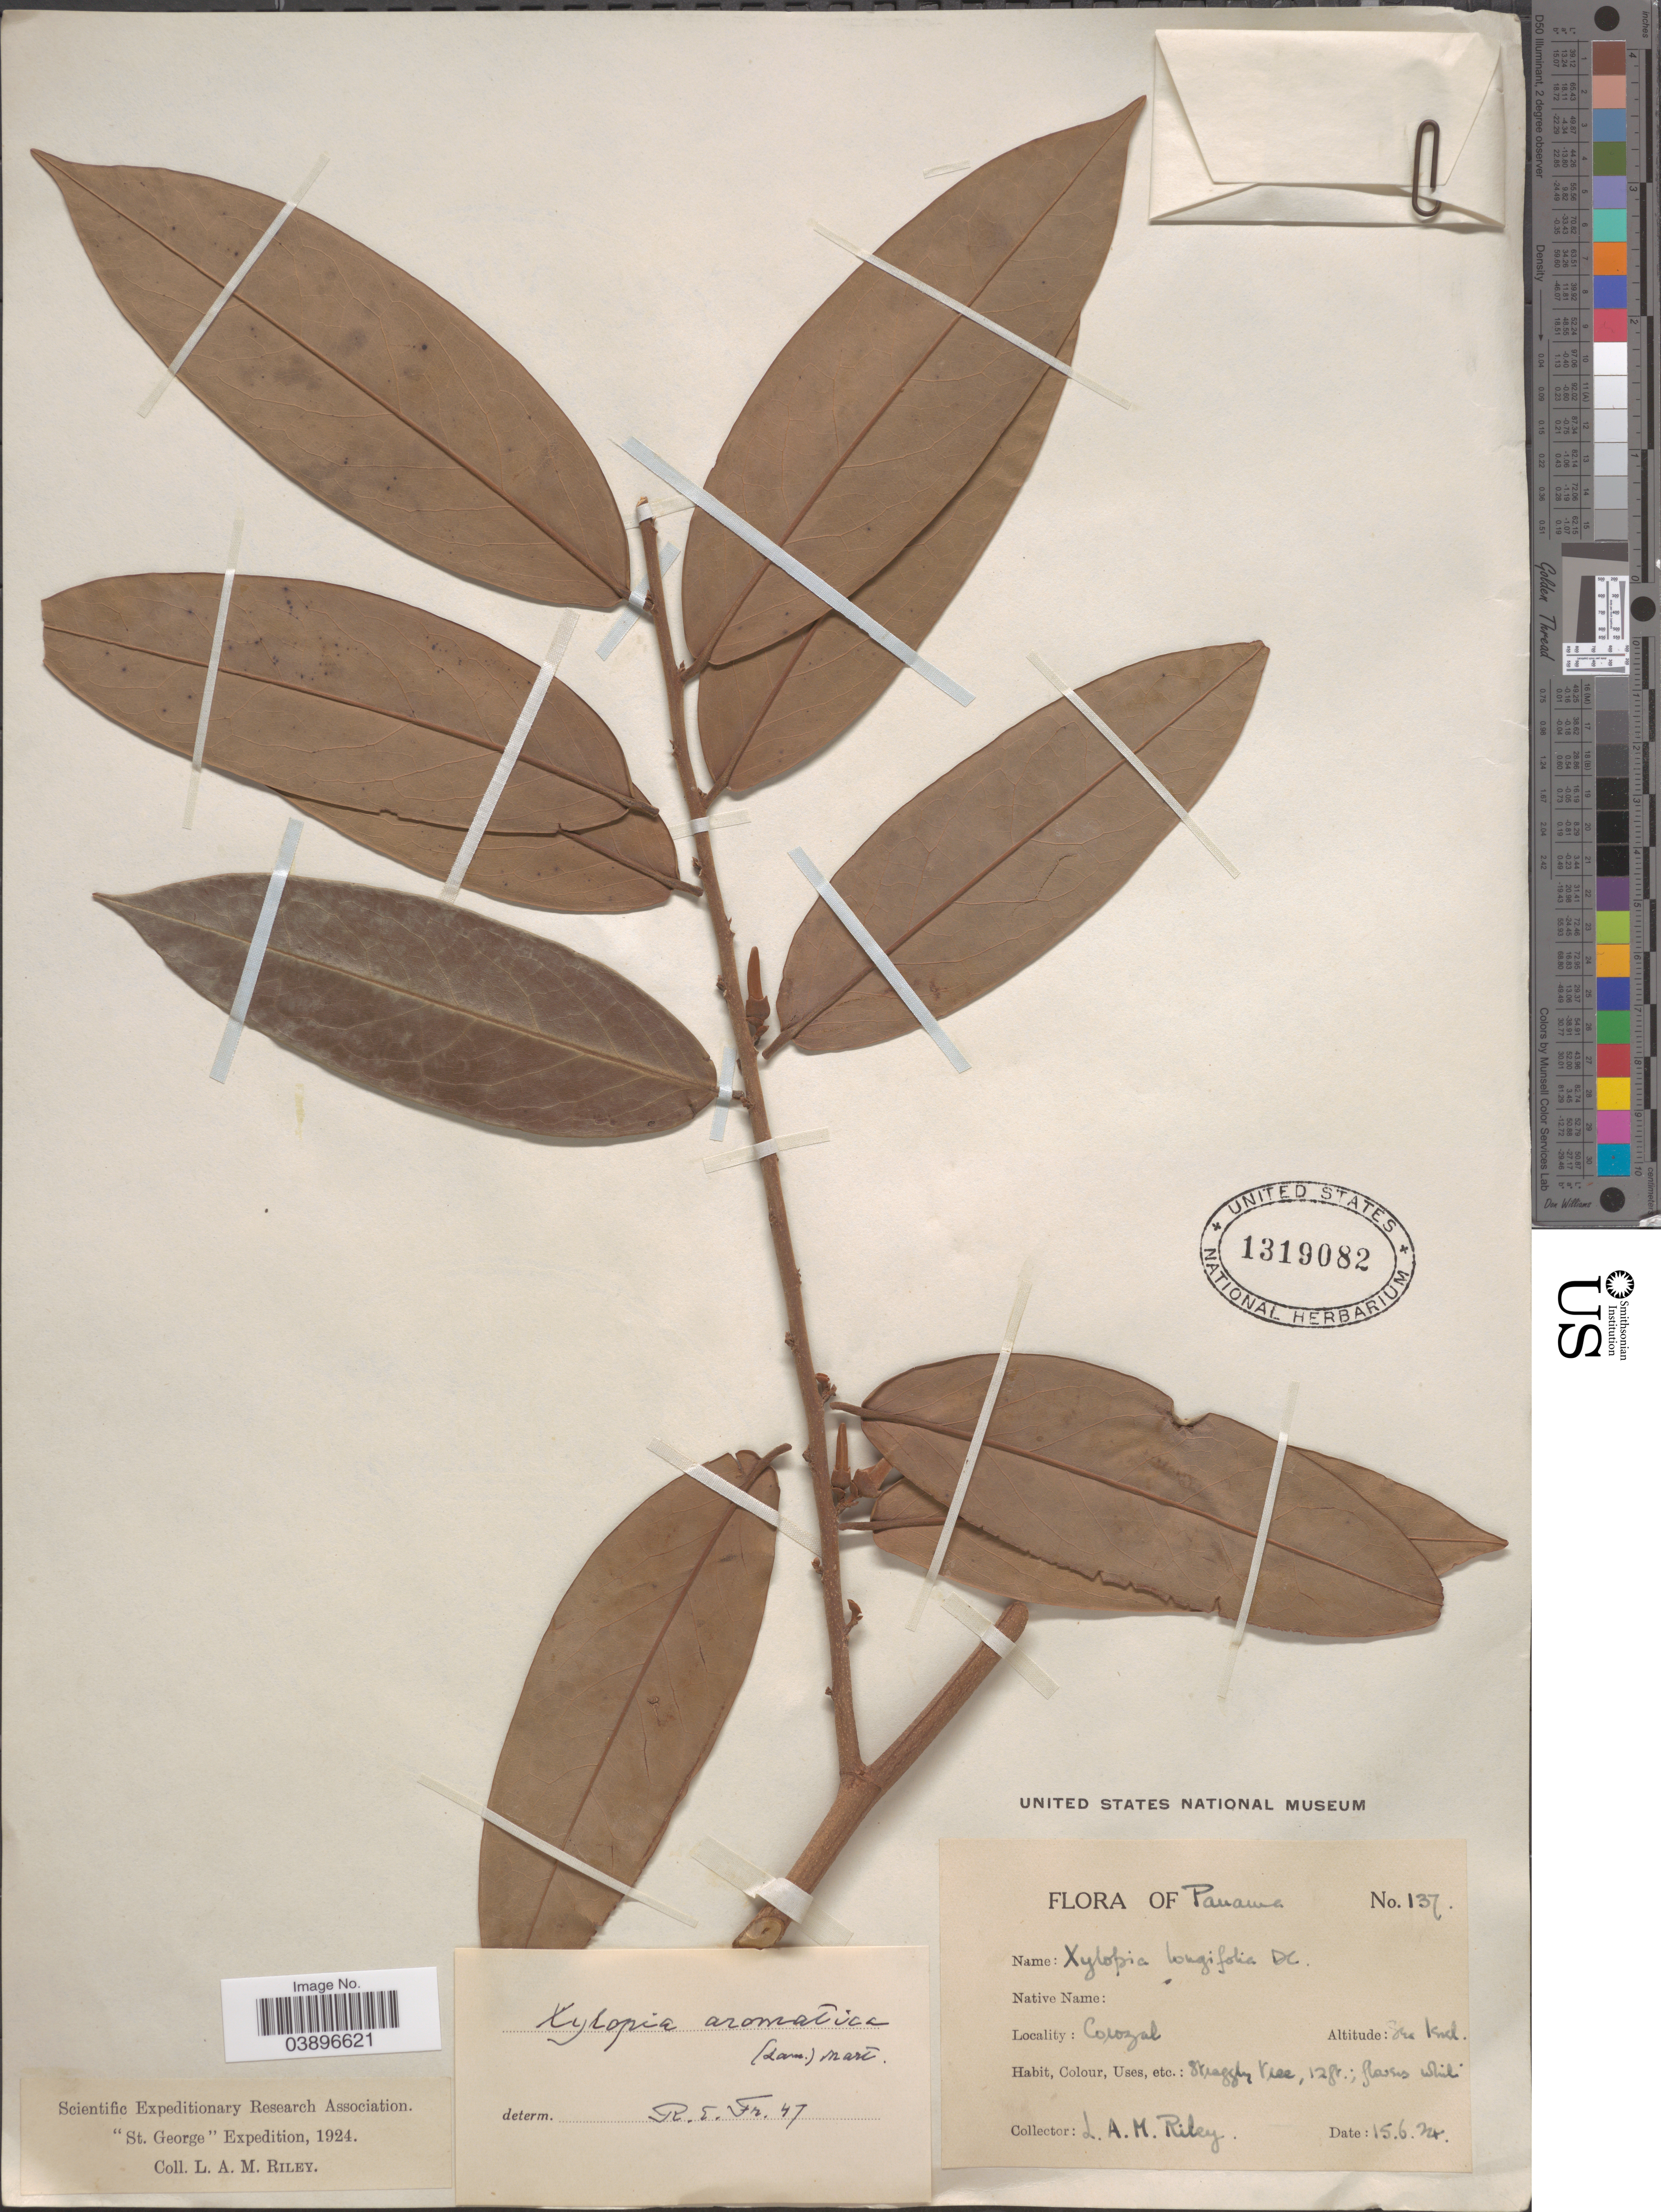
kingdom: Plantae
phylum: Tracheophyta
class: Magnoliopsida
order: Magnoliales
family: Annonaceae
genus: Xylopia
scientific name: Xylopia aromatica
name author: (Lam.) Mart.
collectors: L. A. M. Riley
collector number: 137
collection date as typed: Transcribed d/m/y: 15/6/58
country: Panama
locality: Corozal.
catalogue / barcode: US 1319082